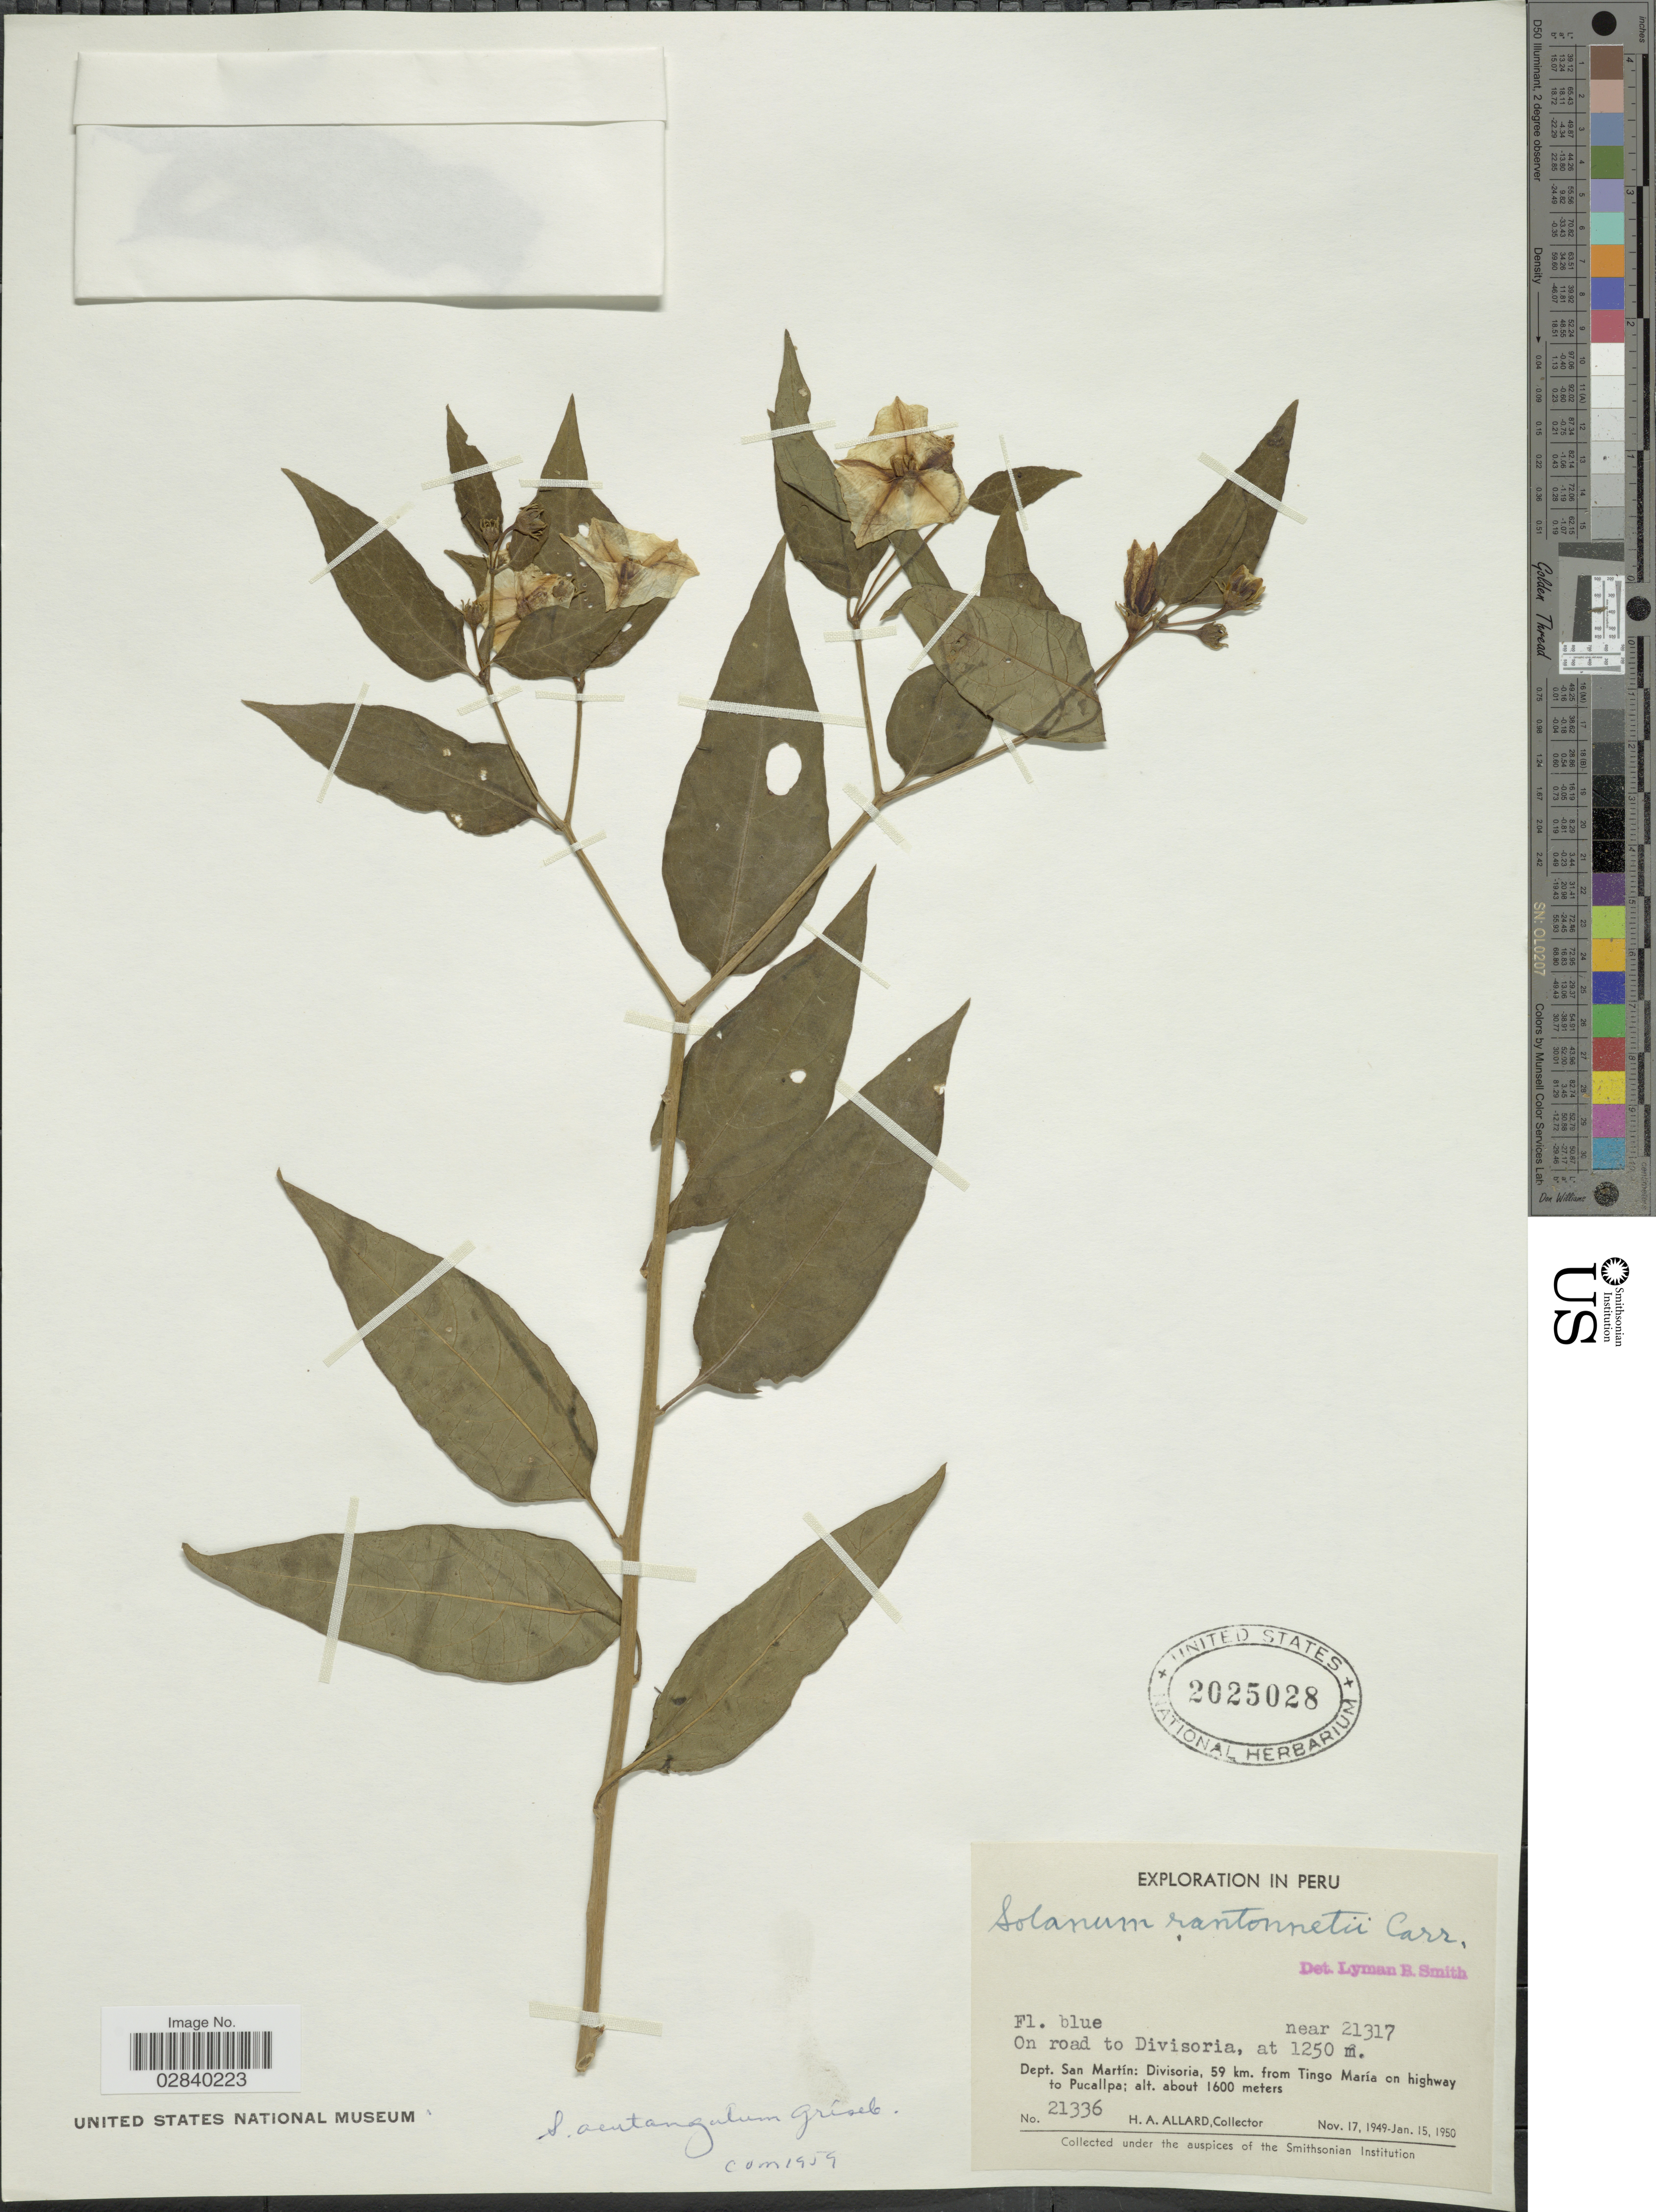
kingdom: Plantae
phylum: Tracheophyta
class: Magnoliopsida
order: Solanales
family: Solanaceae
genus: Lycianthes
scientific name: Lycianthes leptocaulis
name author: (Rusby) Rusby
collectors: H. A. Allard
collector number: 21336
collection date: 1949-11-17/1950-01-15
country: Peru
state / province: San Martín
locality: On road to Divisoria. Dept. San Martín: Divisoria, 59 km. from Tingo María on highway to Pucallpa.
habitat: on road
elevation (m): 1250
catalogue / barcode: US 2025028